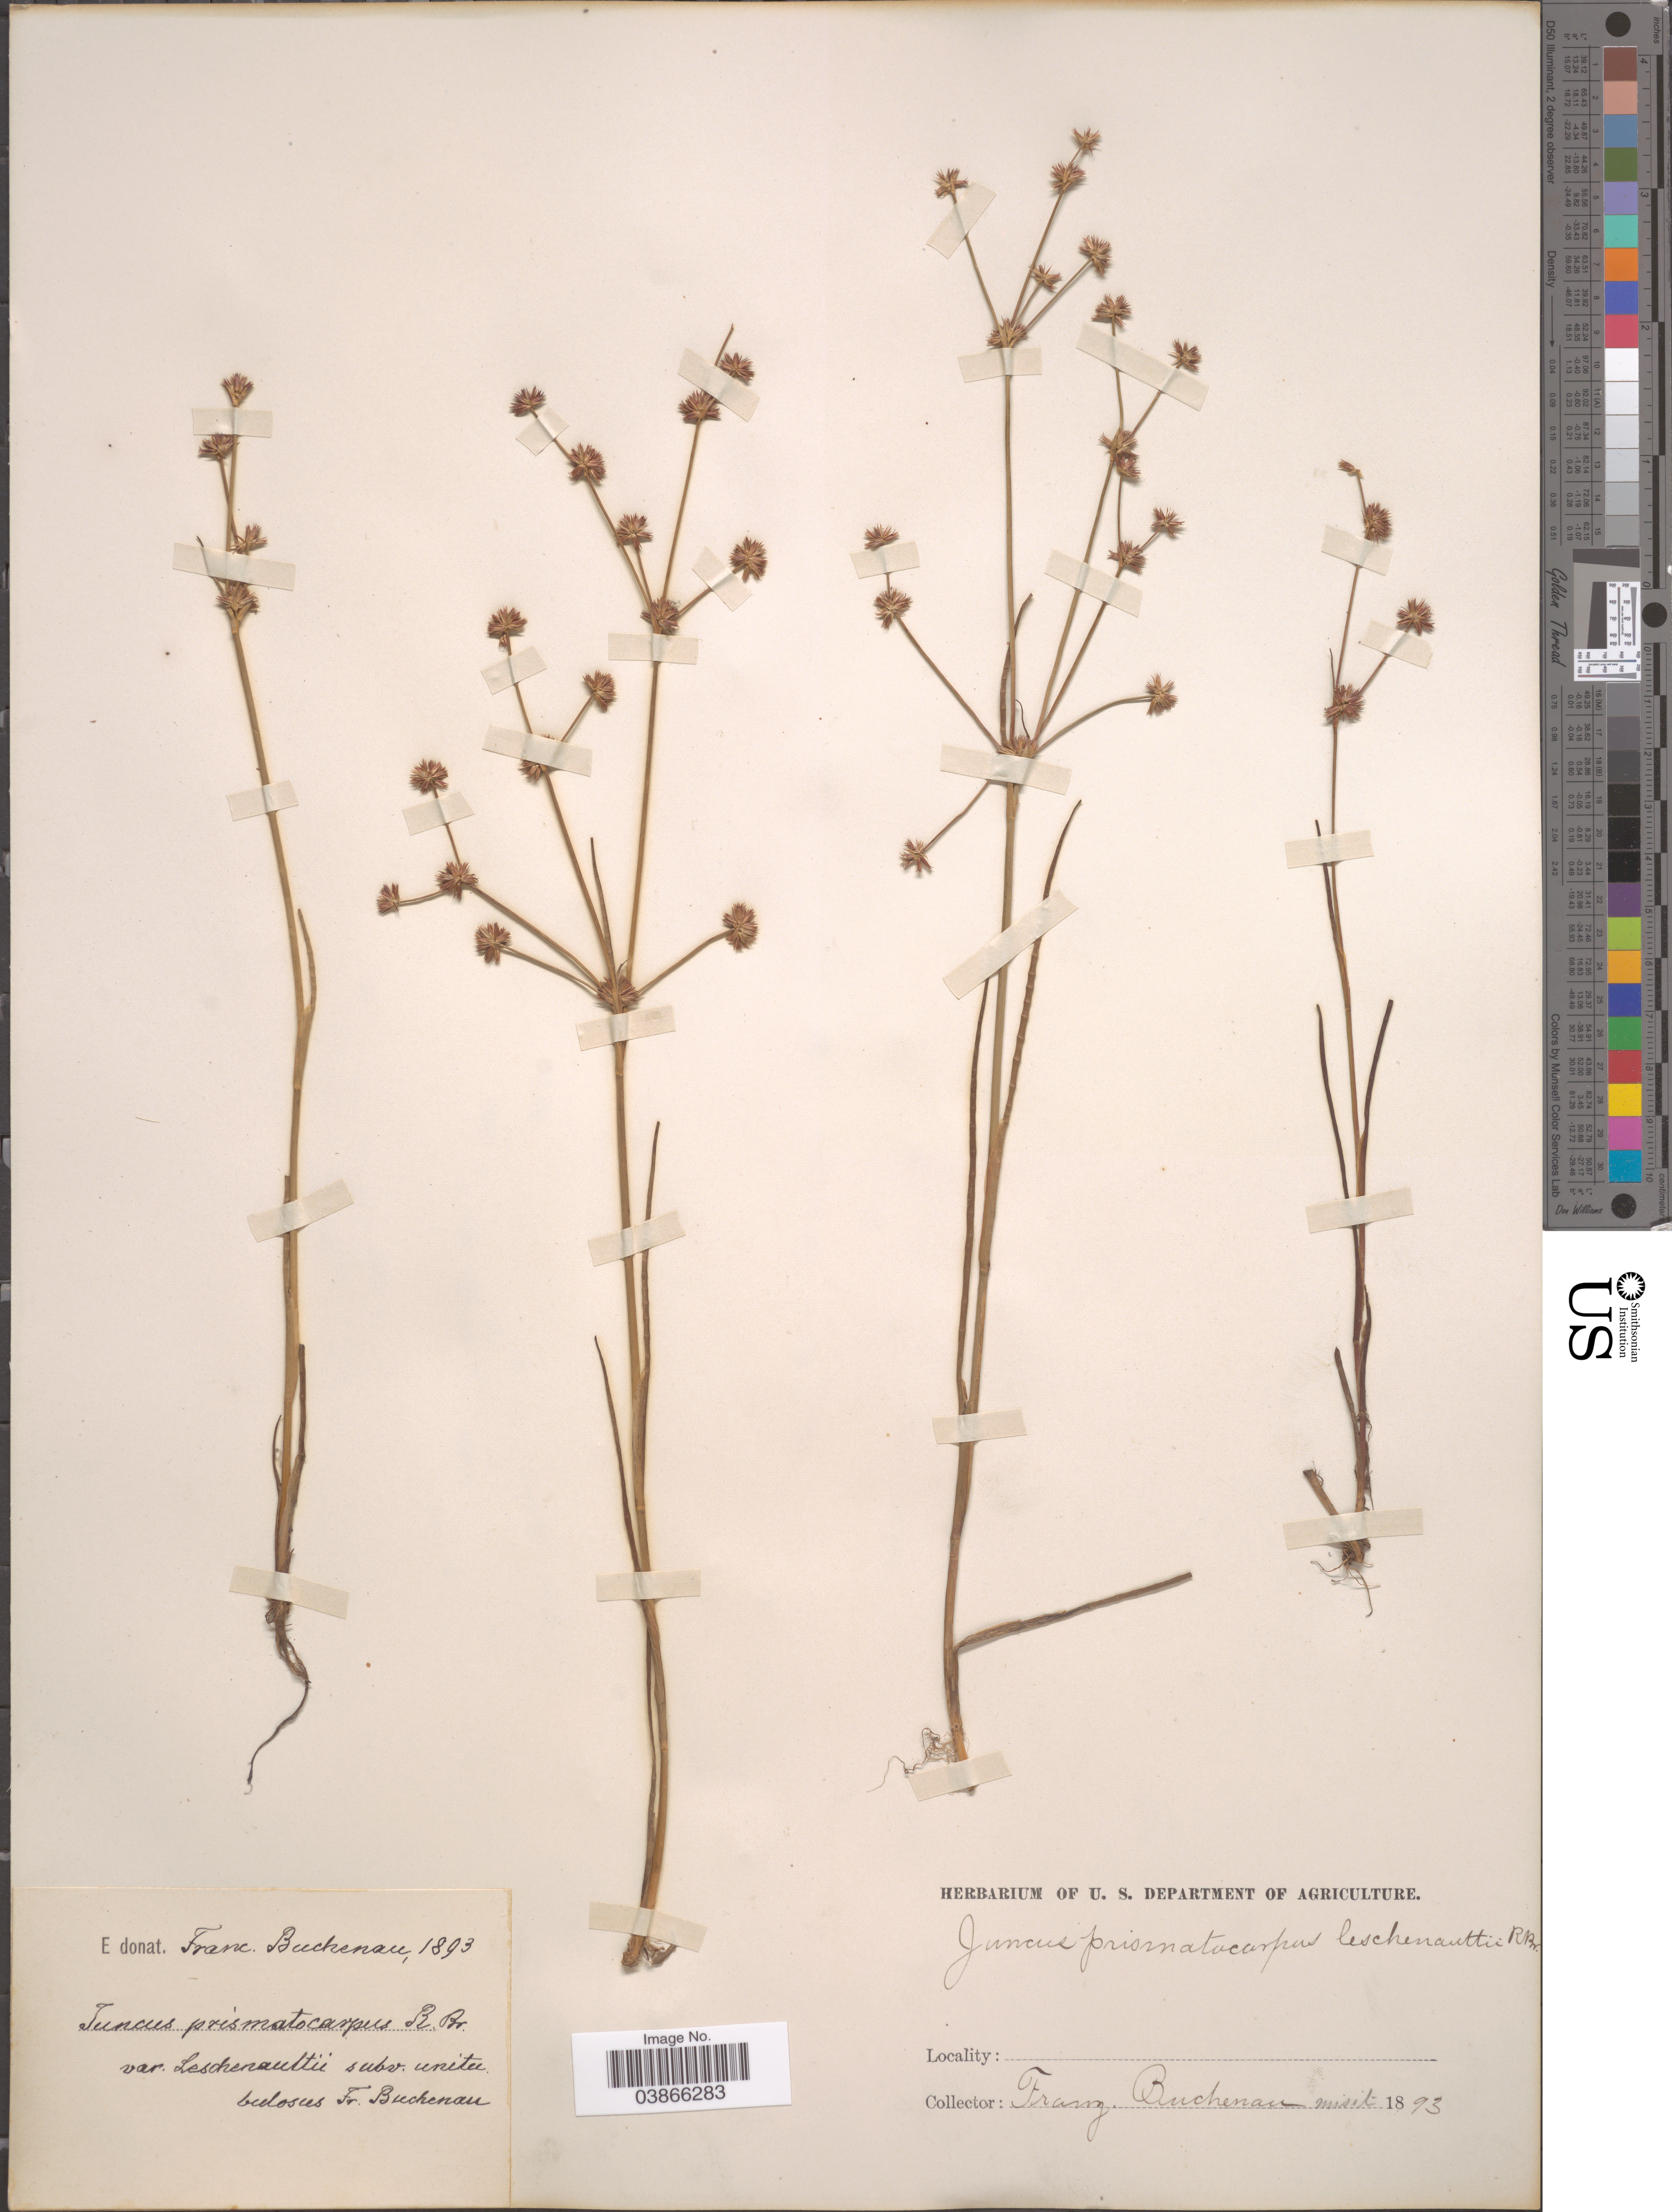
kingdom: Plantae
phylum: Tracheophyta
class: Liliopsida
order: Poales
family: Juncaceae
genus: Juncus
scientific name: Juncus leschenaultii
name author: J. Gay ex Laharpe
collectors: F. Buchenau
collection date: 1893